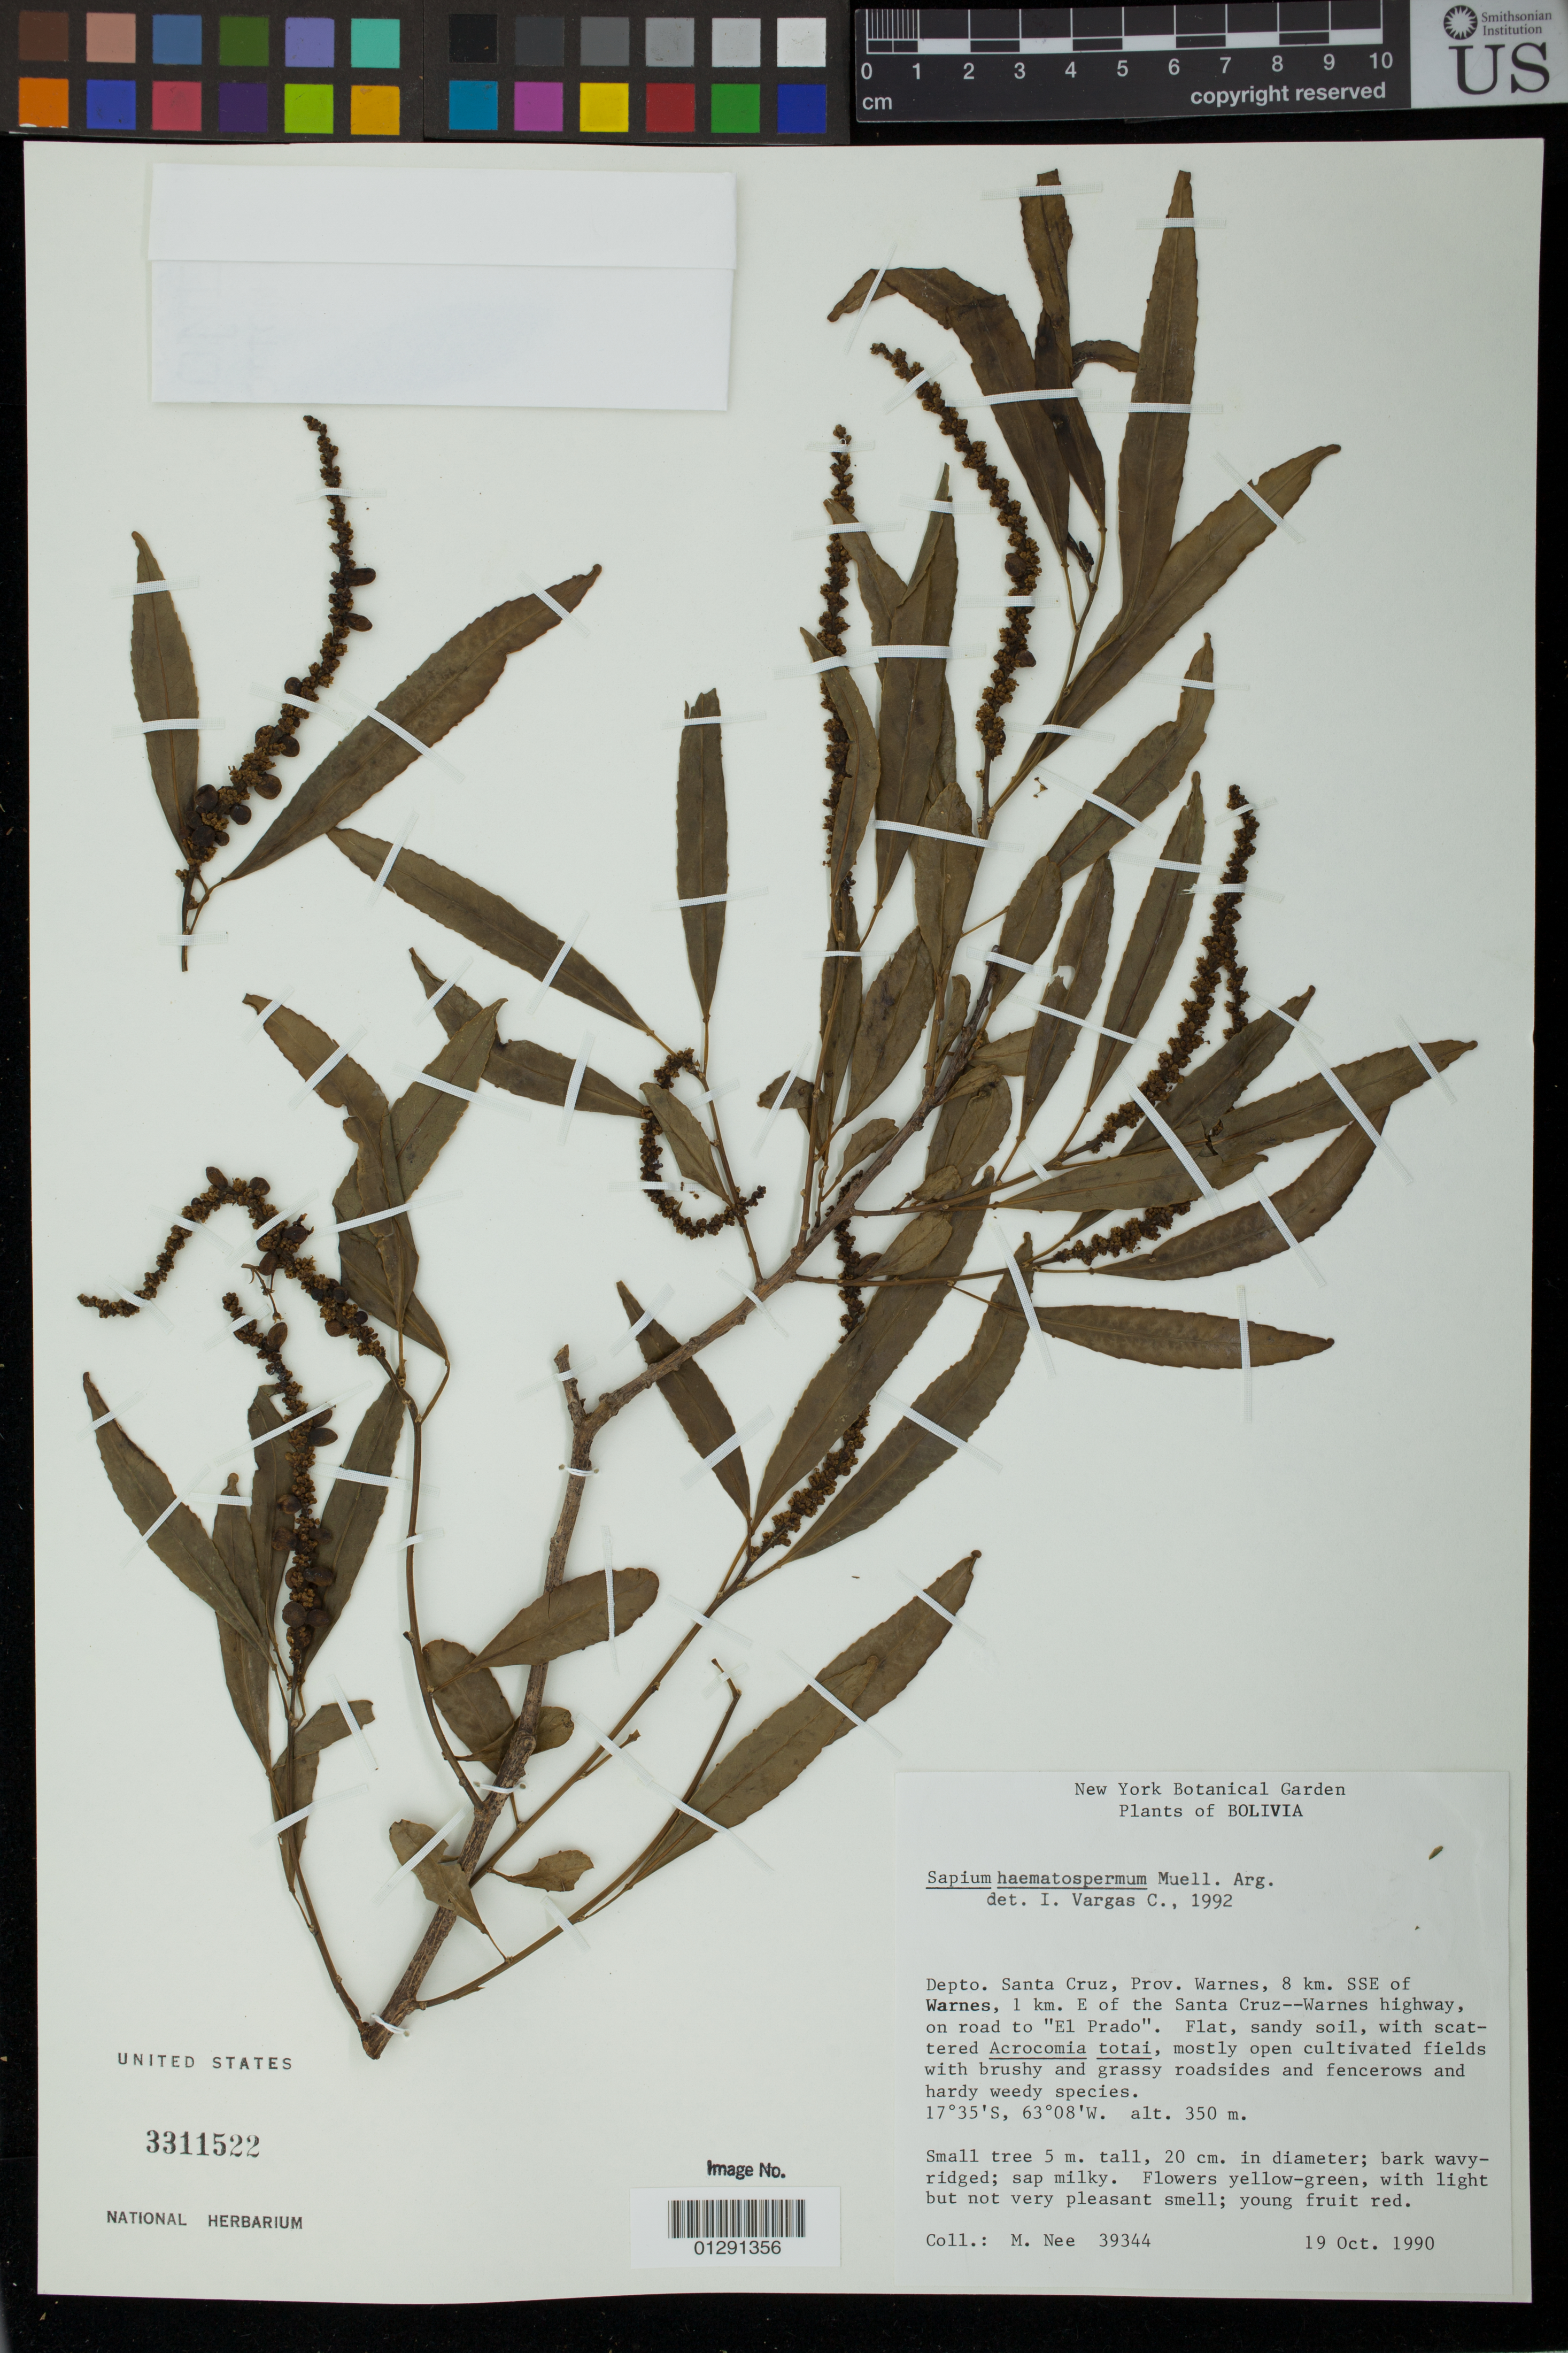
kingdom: Plantae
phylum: Tracheophyta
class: Magnoliopsida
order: Malpighiales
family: Euphorbiaceae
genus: Sapium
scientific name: Sapium haematospermum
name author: Müll. Arg.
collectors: M. Nee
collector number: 39344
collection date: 1990-10-19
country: Bolivia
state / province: Santa Cruz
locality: Depto. Santa Cruz, Prov. Warnes. 8 kilometers SSE of Warnes, 1 kilometer E of the Santa Cruz--Warnes hightway, on road to "El Prado".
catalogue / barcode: US 3311522